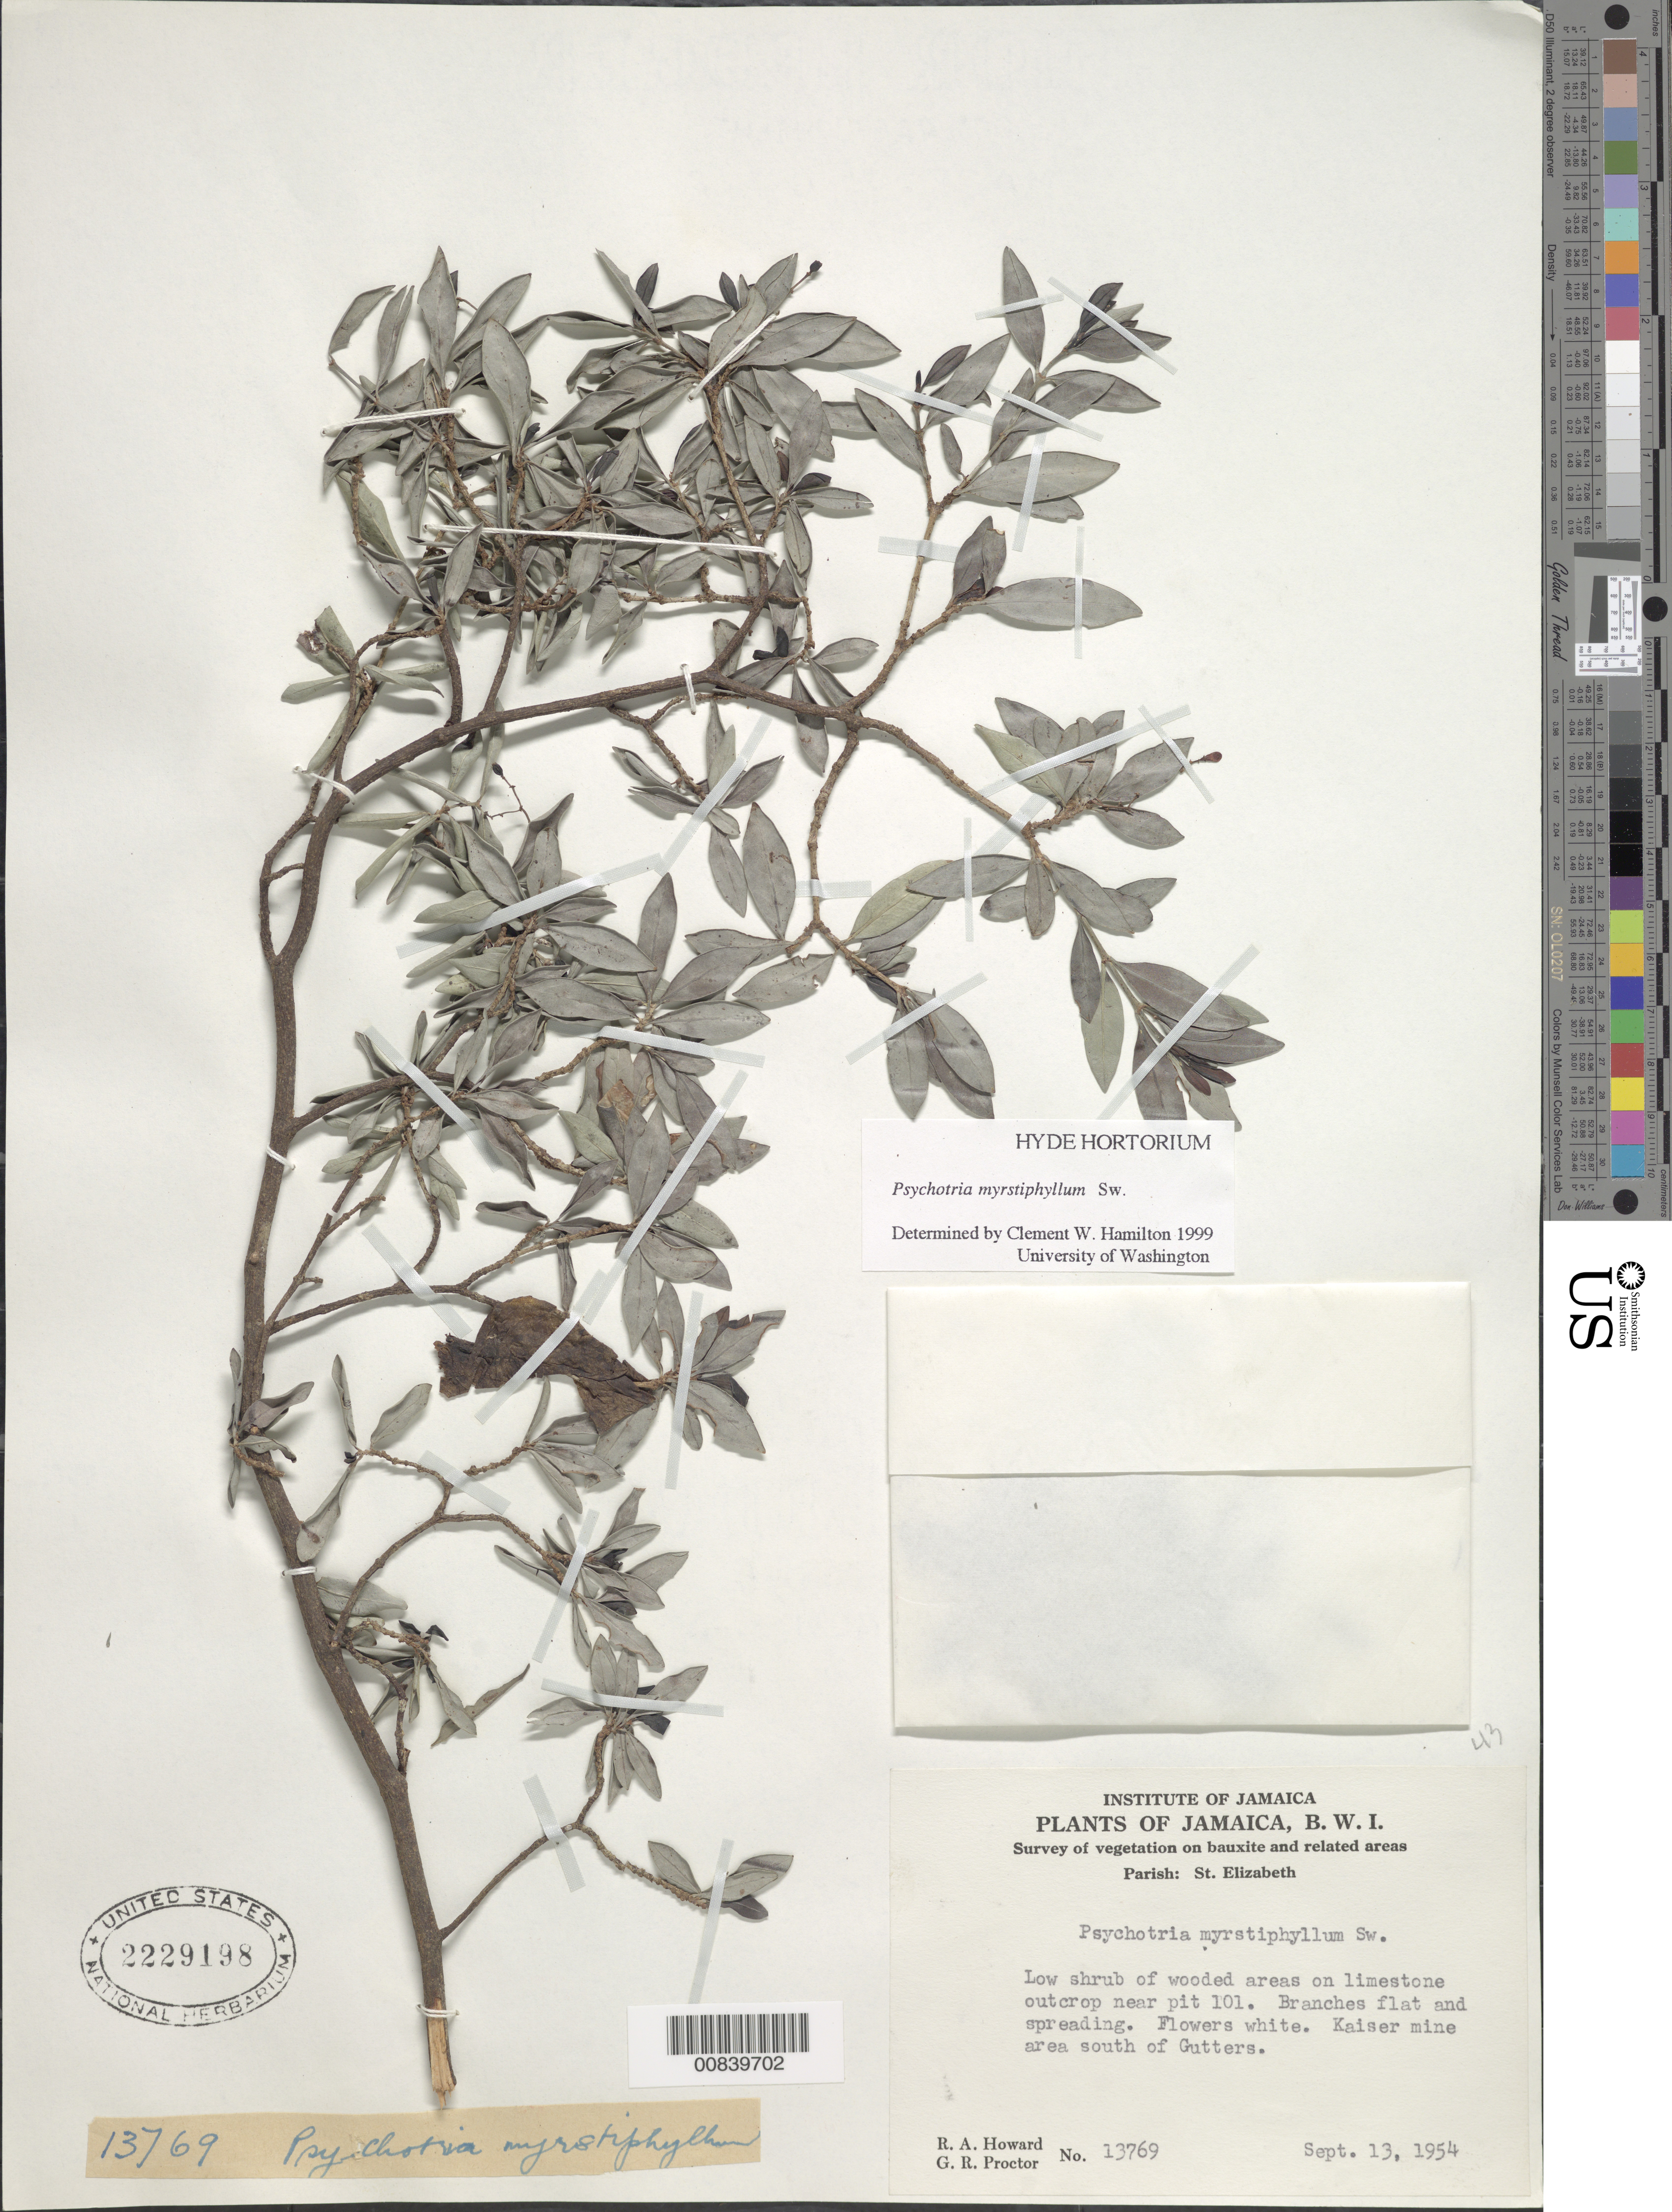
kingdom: Plantae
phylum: Tracheophyta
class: Magnoliopsida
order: Gentianales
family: Rubiaceae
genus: Psychotria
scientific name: Psychotria myrtiphyllum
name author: Sw.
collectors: R. A. Howard & G. R. Proctor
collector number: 13769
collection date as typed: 13 Sep 1954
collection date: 1954-09-13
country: Jamaica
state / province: Saint Elizabeth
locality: Kaiser mine area south of Gutters. Near pit 101.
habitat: Wooded areas on limestone outcrop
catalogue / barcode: US 2229198